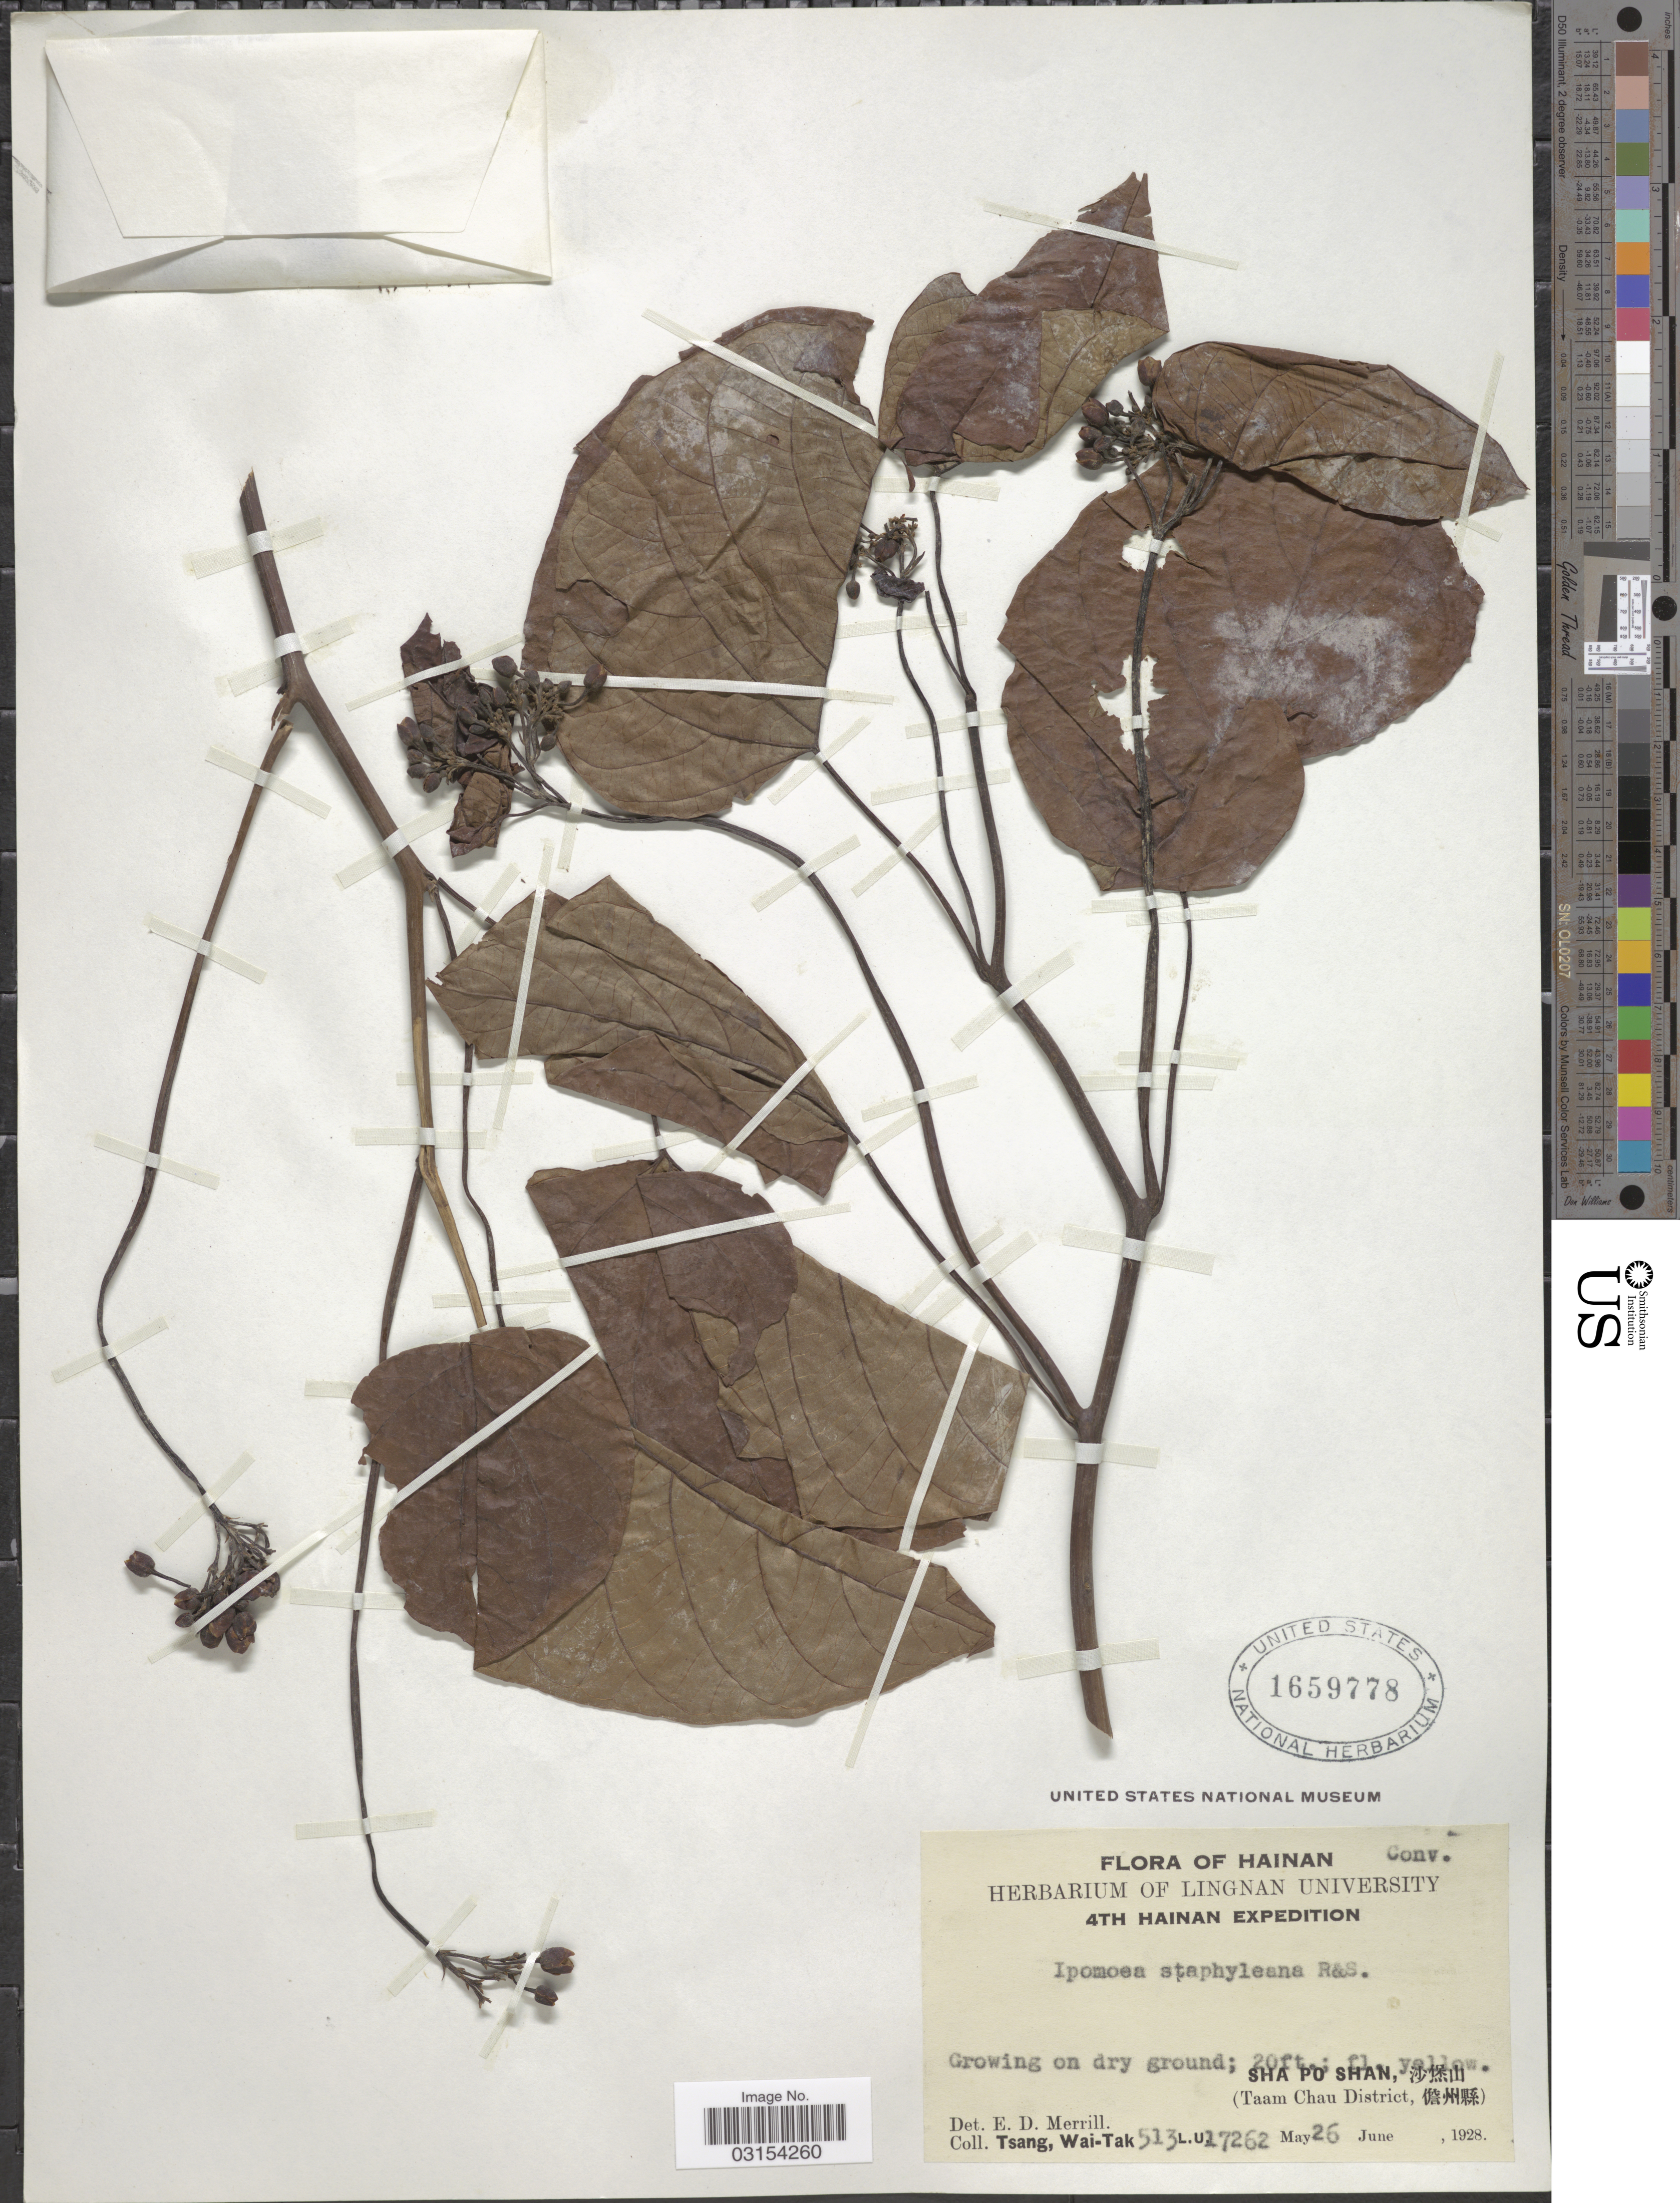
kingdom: Plantae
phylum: Tracheophyta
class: Magnoliopsida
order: Solanales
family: Convolvulaceae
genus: Ipomoea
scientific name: Ipomoea staphylina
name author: Roem. & Schult.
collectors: W. T. Tsang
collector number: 513L.U.17262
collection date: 1928-05-26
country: China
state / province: Hainan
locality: Sha Po Shan, X. (Taam Chau District, X).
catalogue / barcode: US 1659778